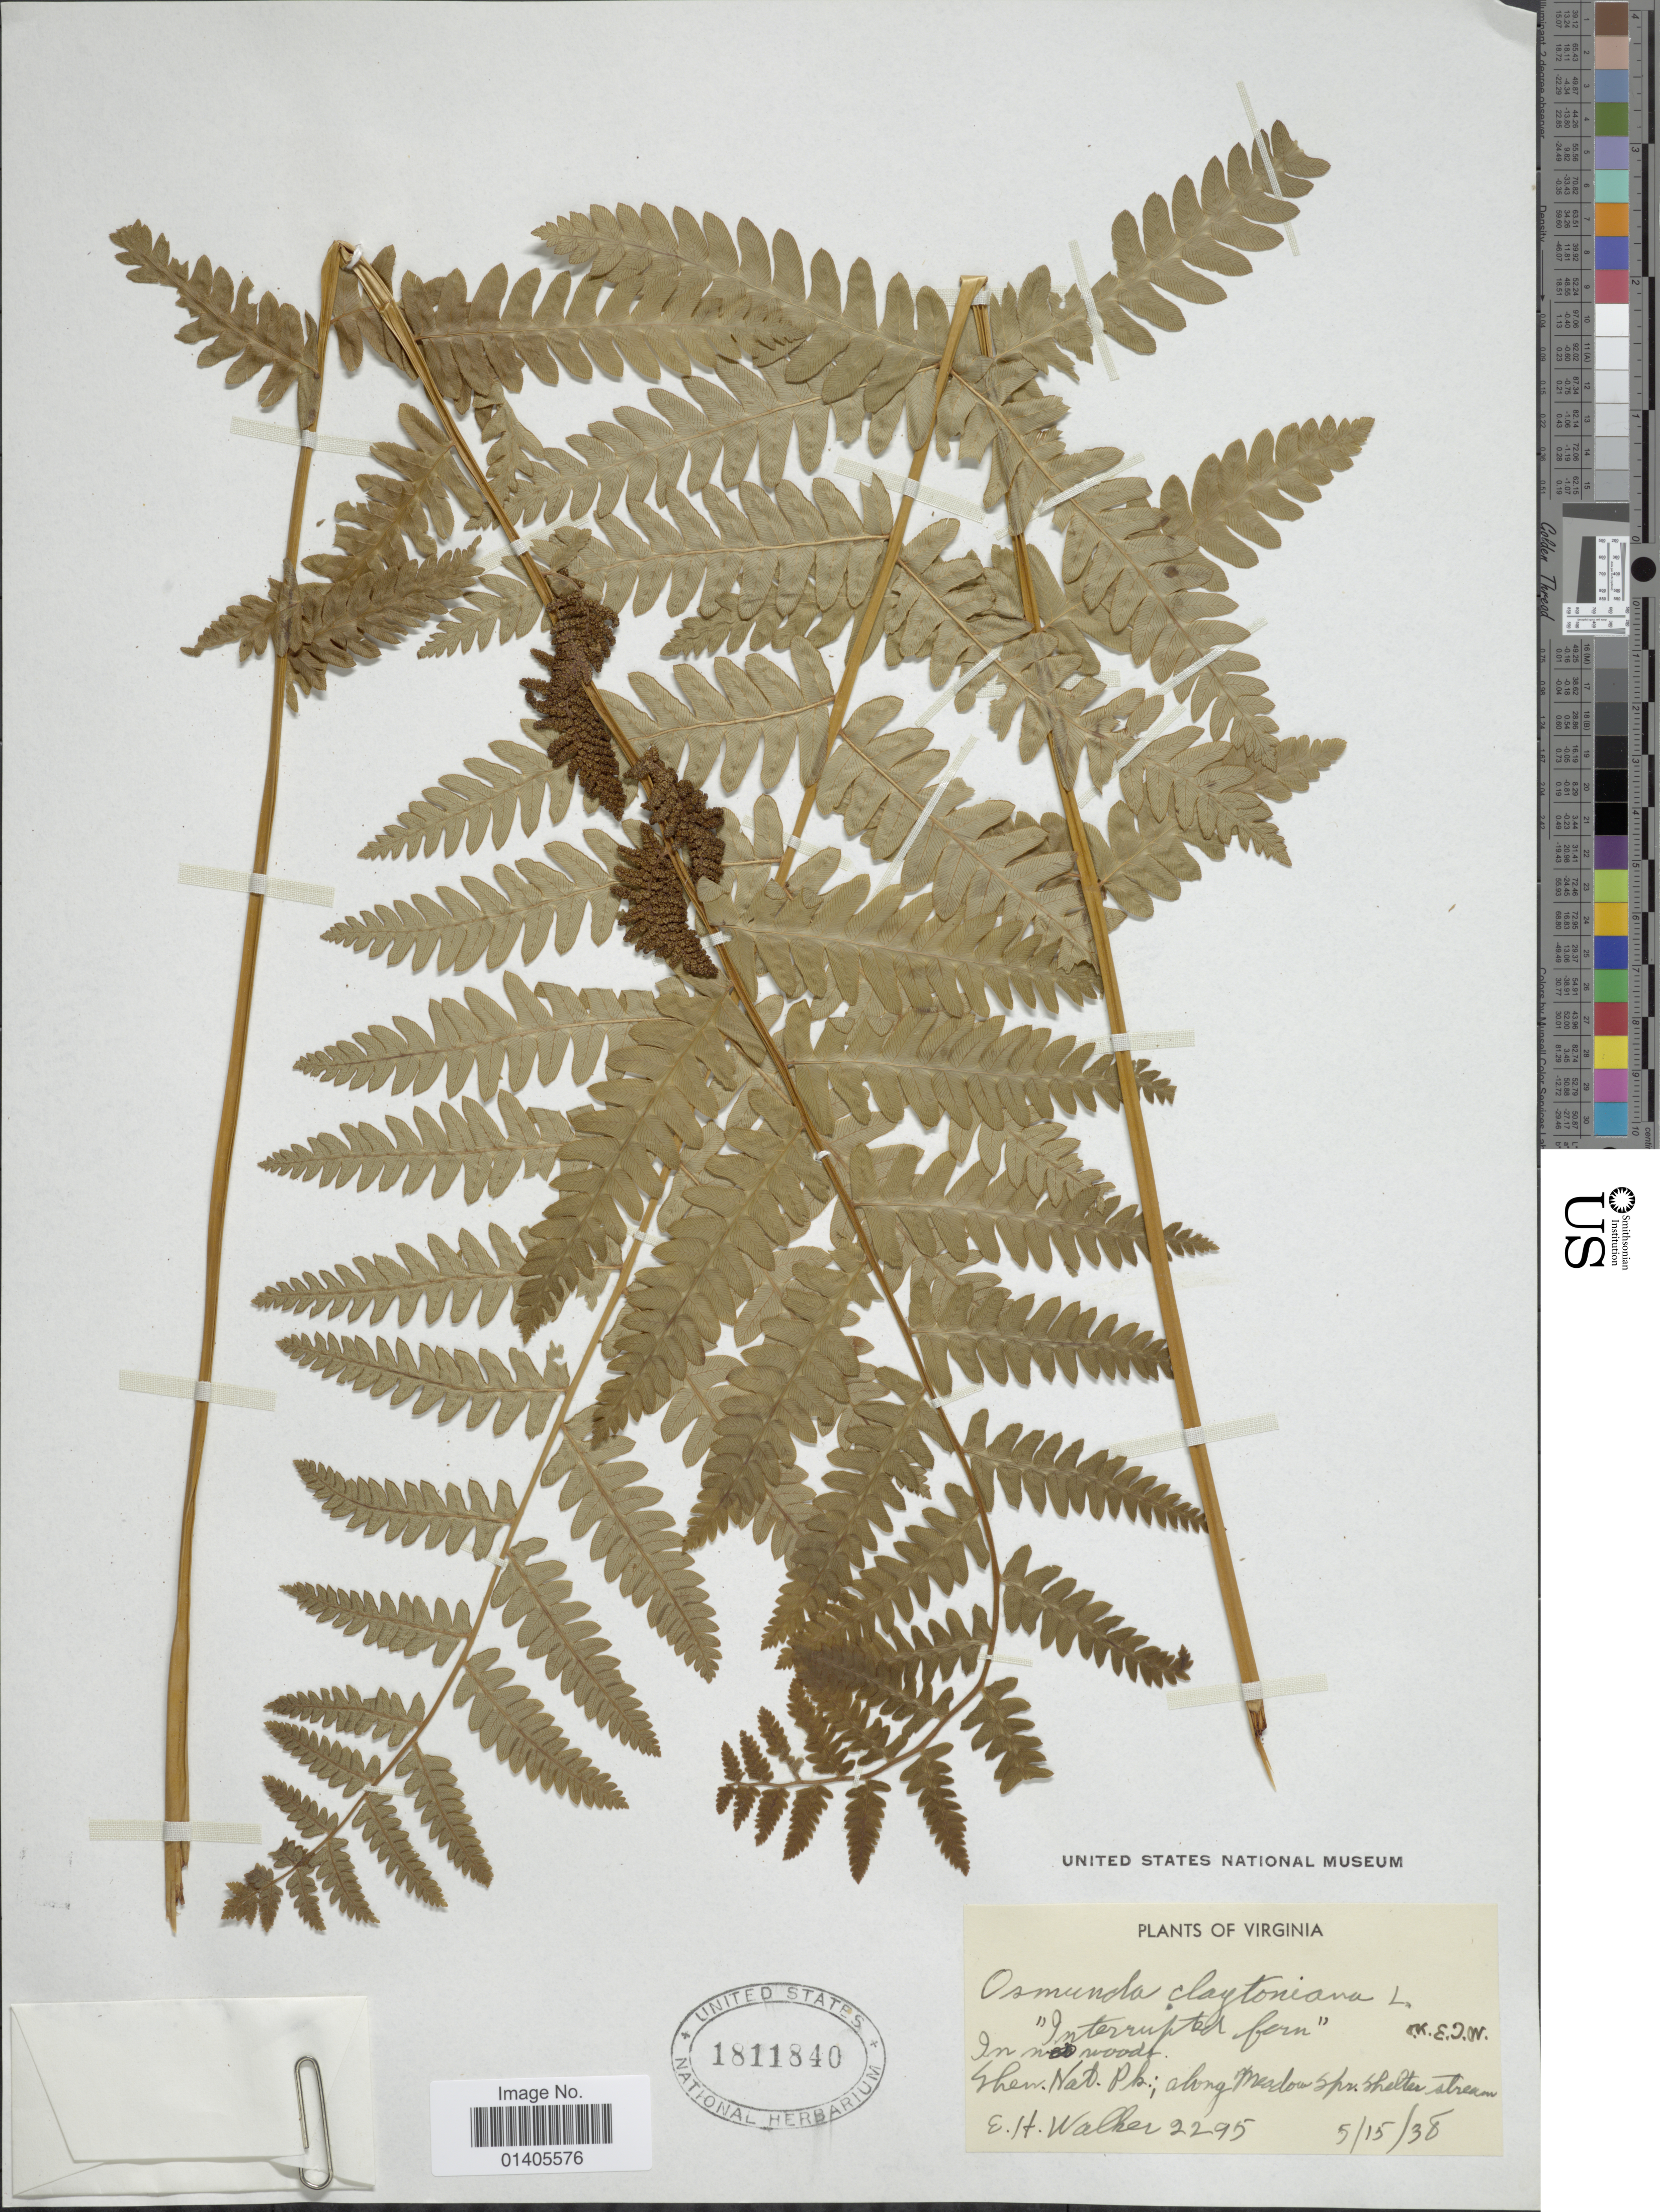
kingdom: Plantae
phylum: Tracheophyta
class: Polypodiopsida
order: Osmundales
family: Osmundaceae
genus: Osmunda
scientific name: Osmunda claytoniana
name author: (L.) Tagawa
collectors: E. H. Walker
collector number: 2295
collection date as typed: Transcribed d/m/y: 15/5/38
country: United States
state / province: Virginia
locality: Shen. Nat. Pk.; along Meadow Spr. Shelter stream.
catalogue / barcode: US 1811840